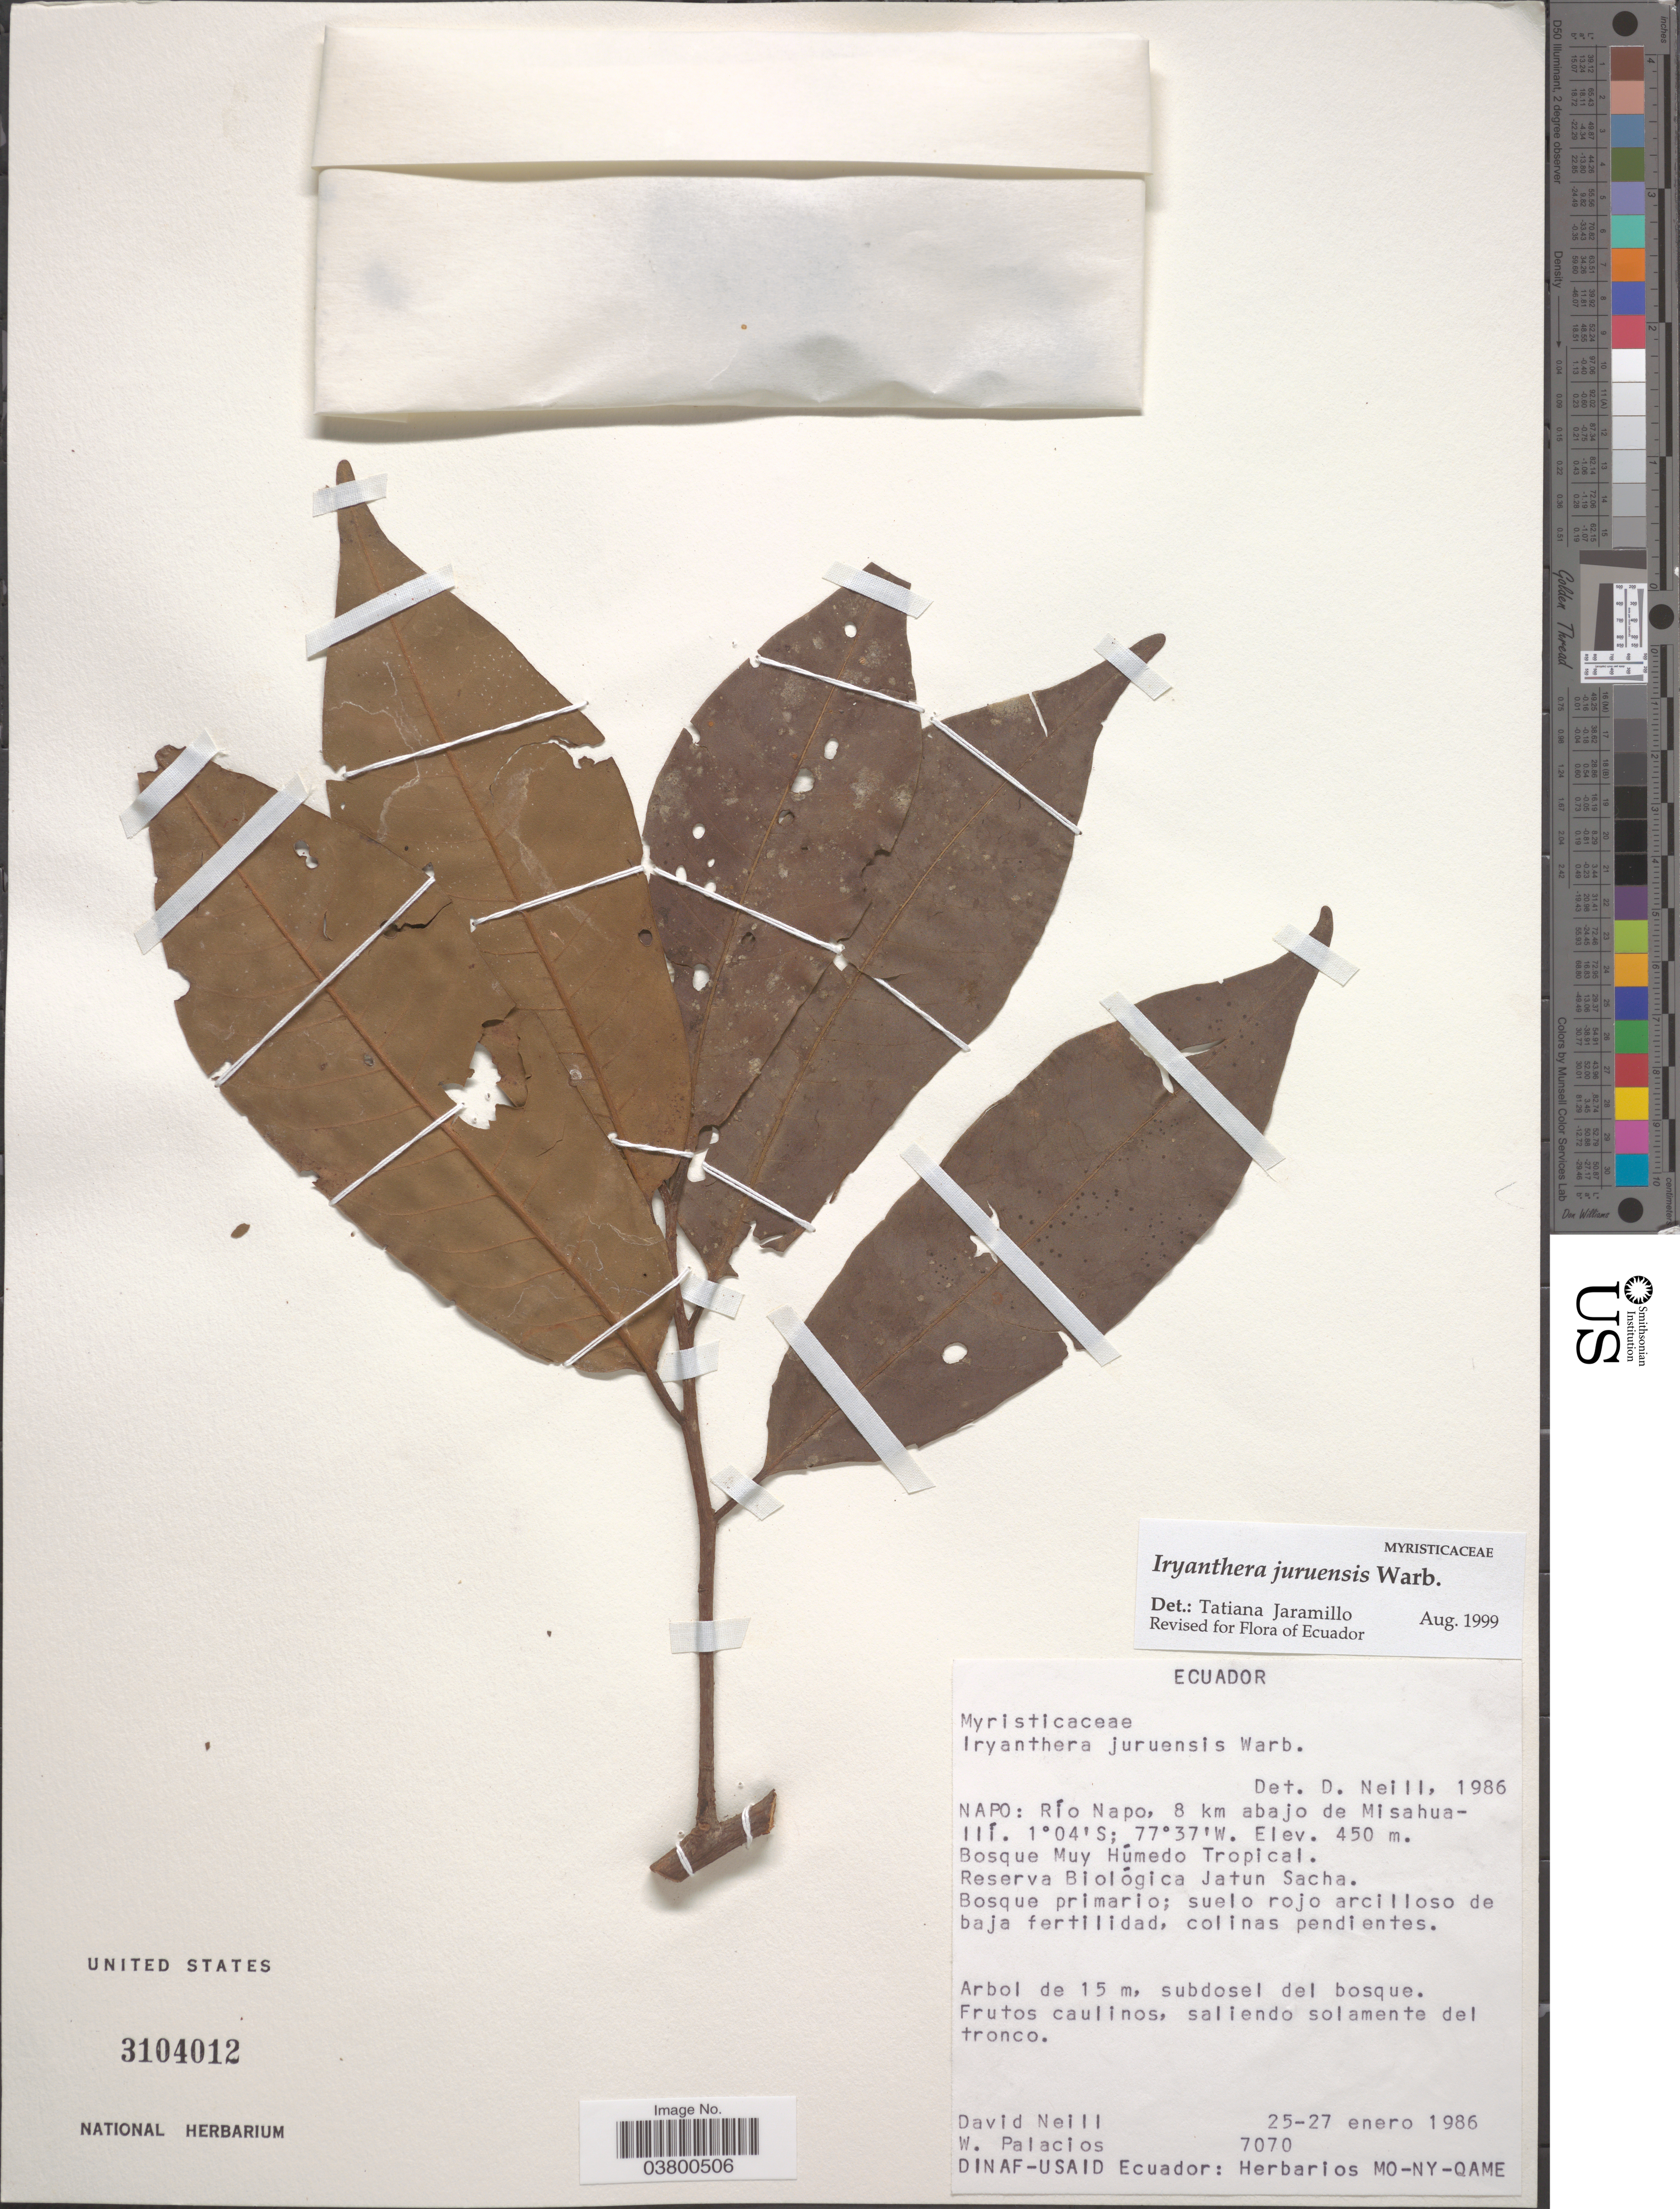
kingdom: Plantae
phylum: Tracheophyta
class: Magnoliopsida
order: Magnoliales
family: Myristicaceae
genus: Iryanthera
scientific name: Iryanthera juruensis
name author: Warb.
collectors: D. Neill & W. Palacios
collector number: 7070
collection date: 1986-01-25/1986-01-27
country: Ecuador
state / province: Napo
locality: Río Napo, 8 km abajo de Misahuallí. Bosque Muy Húmedo Tropical. Reserva Biológica Jatun Sacha.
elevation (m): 450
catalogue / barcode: US 3104012